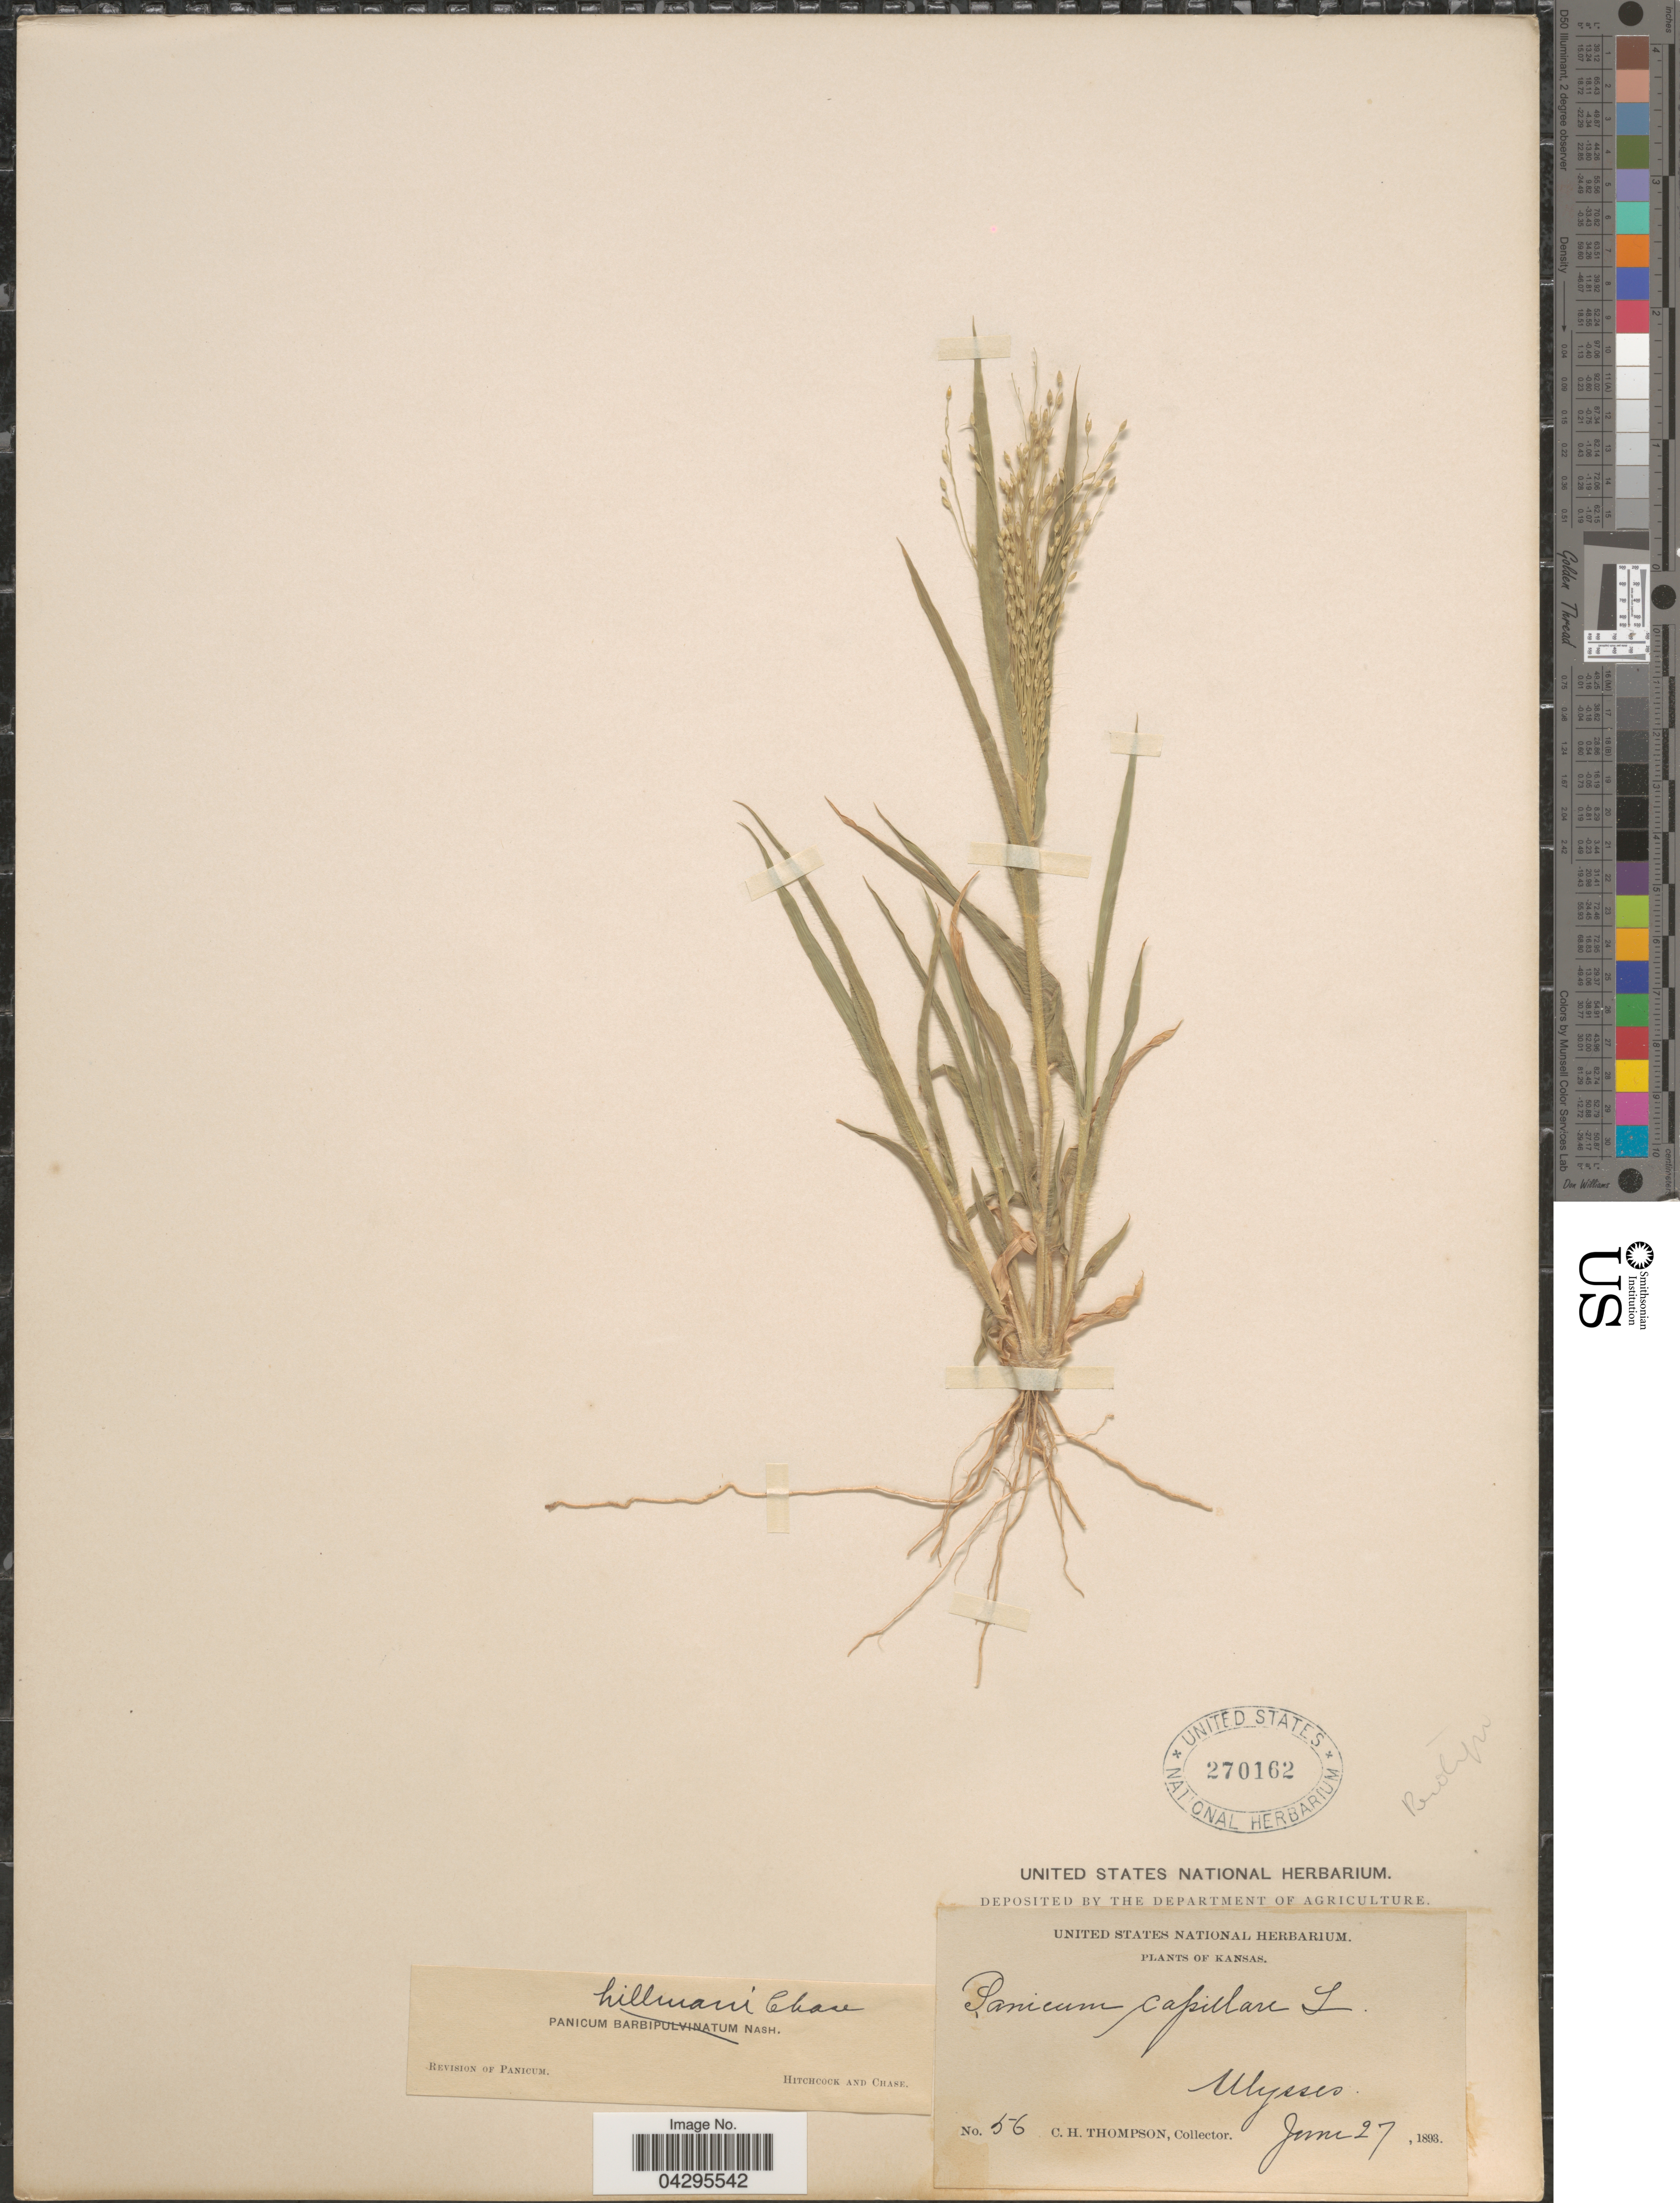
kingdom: Plantae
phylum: Tracheophyta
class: Liliopsida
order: Poales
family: Poaceae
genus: Panicum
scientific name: Panicum hillmanii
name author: Chase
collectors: C. H. Thompson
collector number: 56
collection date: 1893-06-27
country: United States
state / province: Kansas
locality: Ulysses.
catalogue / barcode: US 270162